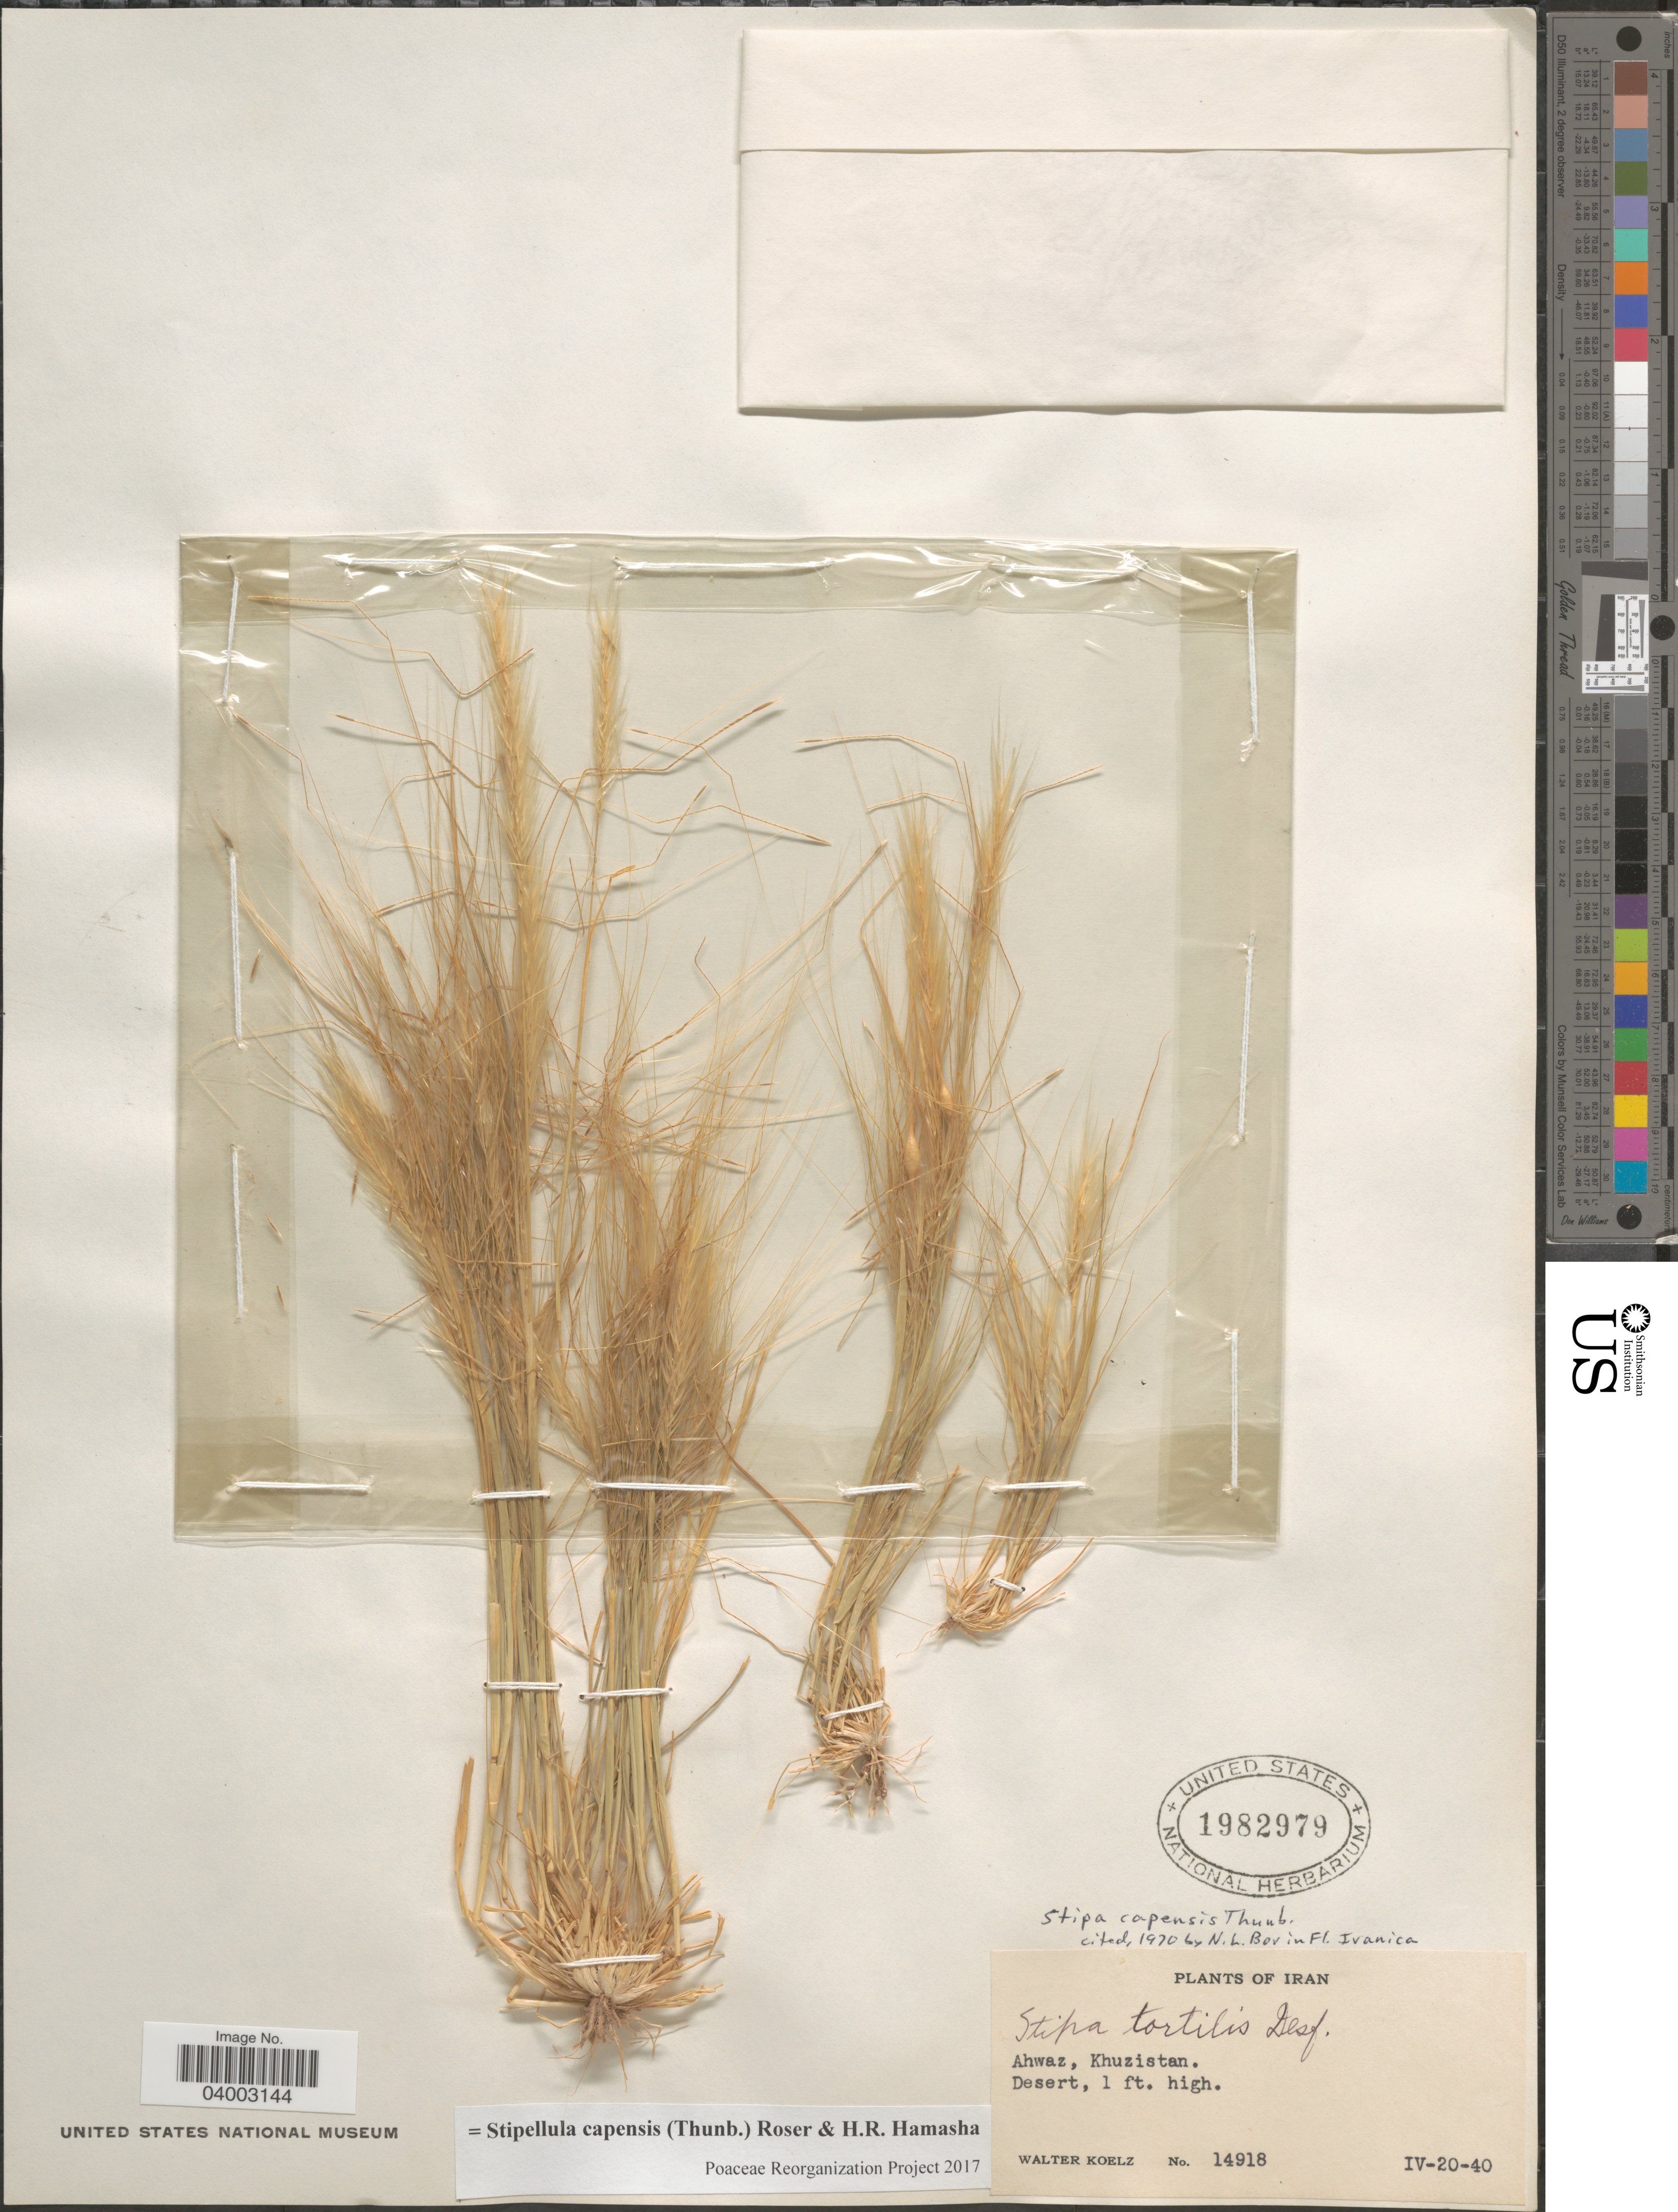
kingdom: Plantae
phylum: Tracheophyta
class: Liliopsida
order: Poales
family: Poaceae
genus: Stipellula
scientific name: Stipellula capensis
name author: (Thunb.) Röser & H. R. Hamasha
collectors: W. N. Koelz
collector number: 14918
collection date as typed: Transcribed d/m/y: 20/4/40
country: Iran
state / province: Khuzestan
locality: Ahwaz, Khuzistan. Desert.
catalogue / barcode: US 1982979